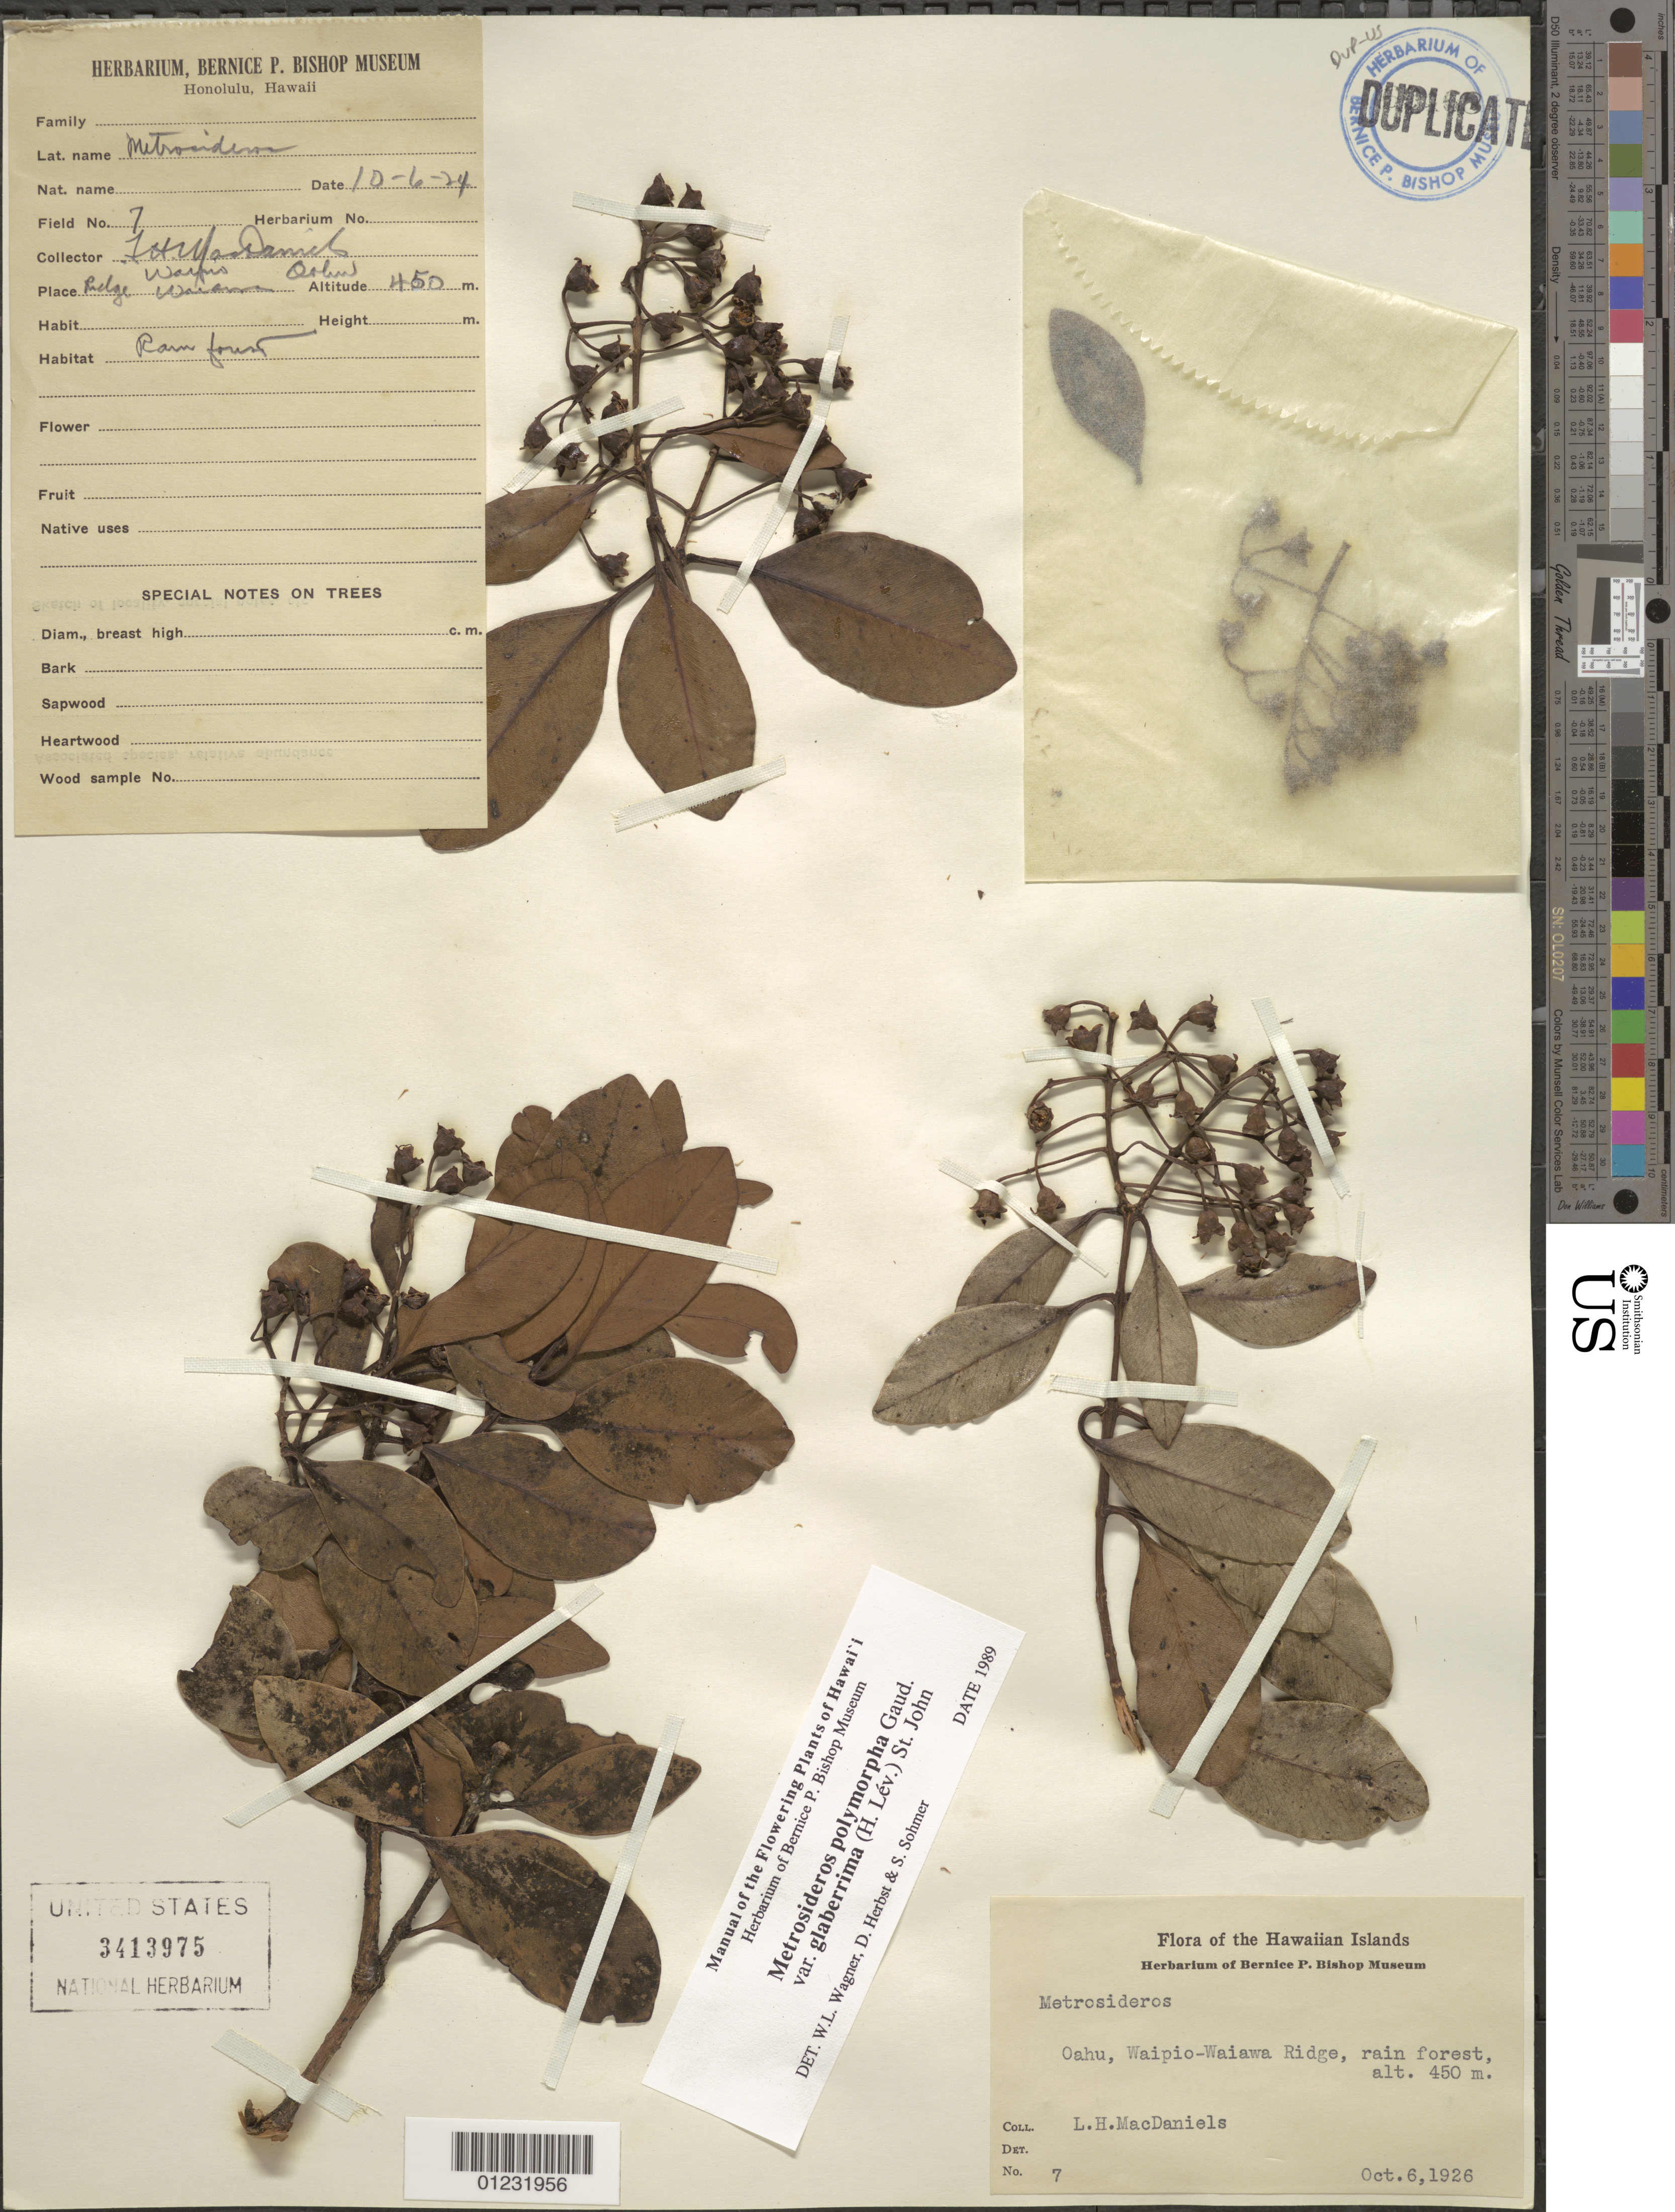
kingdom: Plantae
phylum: Tracheophyta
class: Magnoliopsida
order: Myrtales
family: Myrtaceae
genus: Metrosideros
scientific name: Metrosideros polymorpha var. glaberrima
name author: (H. Lév.) H. St. John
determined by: Wagner, W. L.; Herbst, D. R.; Sohmer, S. H.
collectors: L. MacDaniels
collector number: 7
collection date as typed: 6 Oct 1926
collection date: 1926-10-06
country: United States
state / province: Hawaii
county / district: Honolulu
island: Oahu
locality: Waiawa-Waipio ridge.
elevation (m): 450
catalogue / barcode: US 3413975